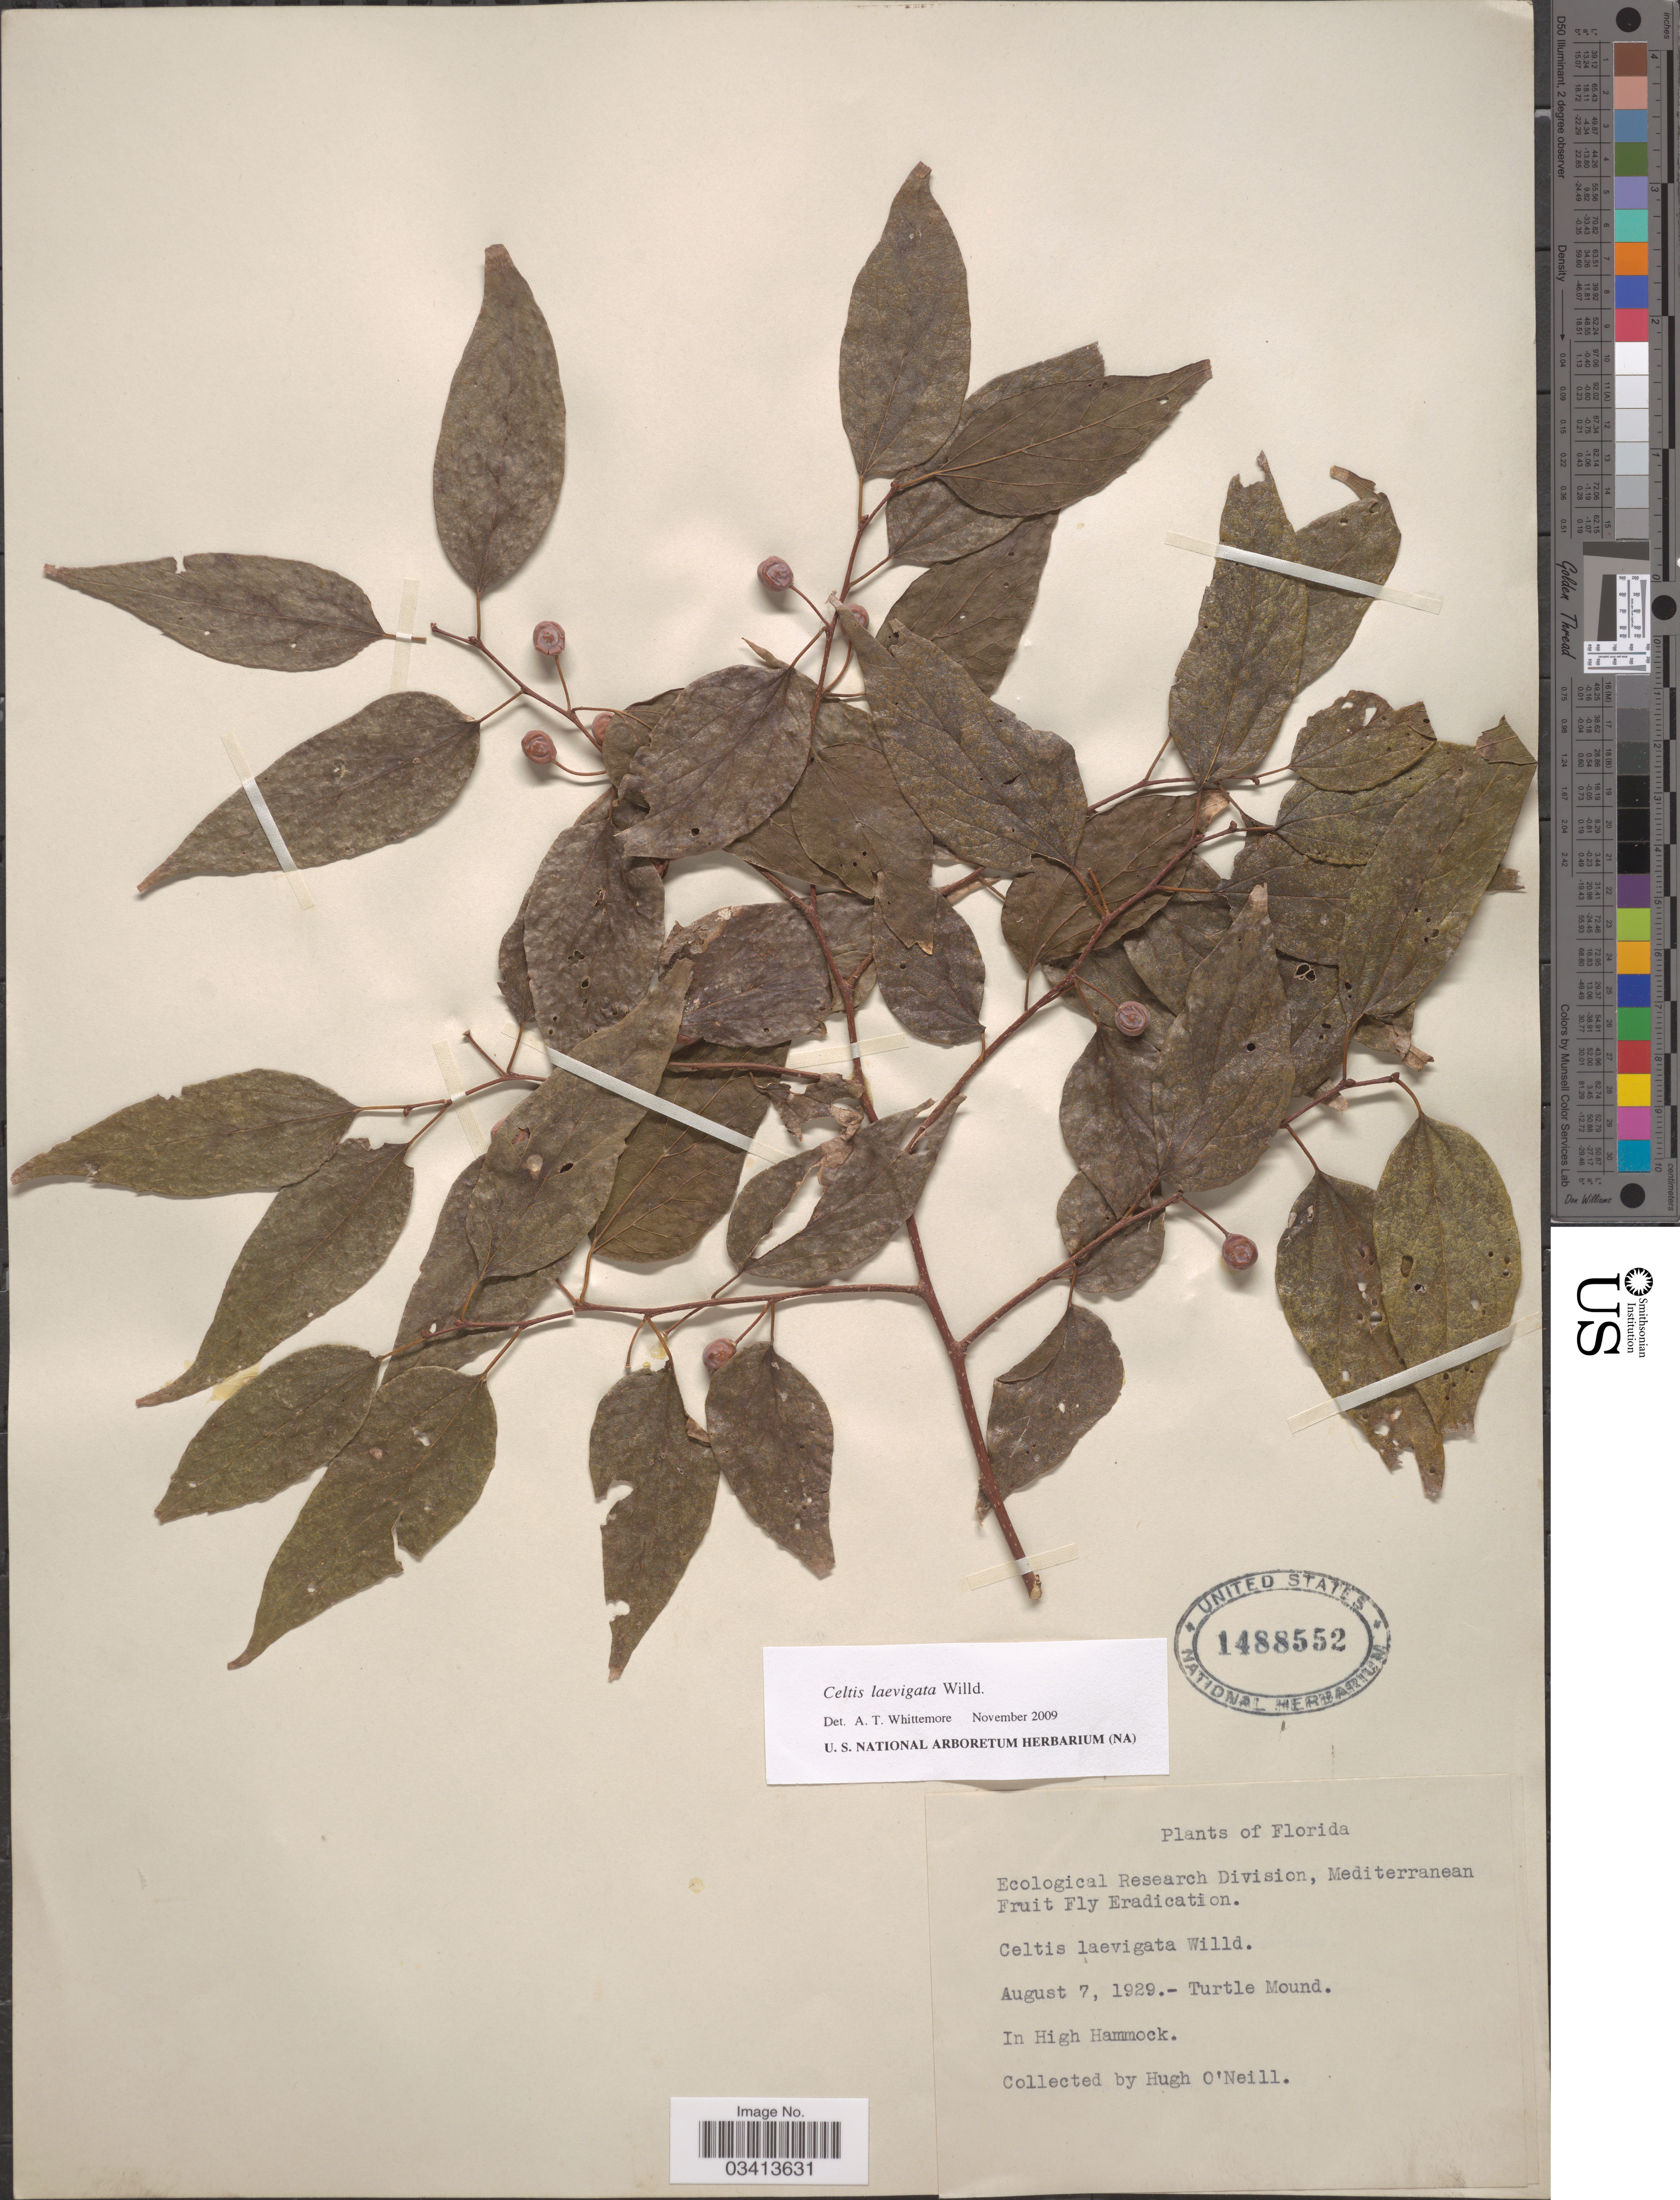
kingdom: Plantae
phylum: Tracheophyta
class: Magnoliopsida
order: Rosales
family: Cannabaceae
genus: Celtis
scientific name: Celtis laevigata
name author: Willd.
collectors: H. O'Neill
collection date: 1929-08-07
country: United States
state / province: Florida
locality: Turtle Mound. In High Hammock.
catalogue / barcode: US 1488552